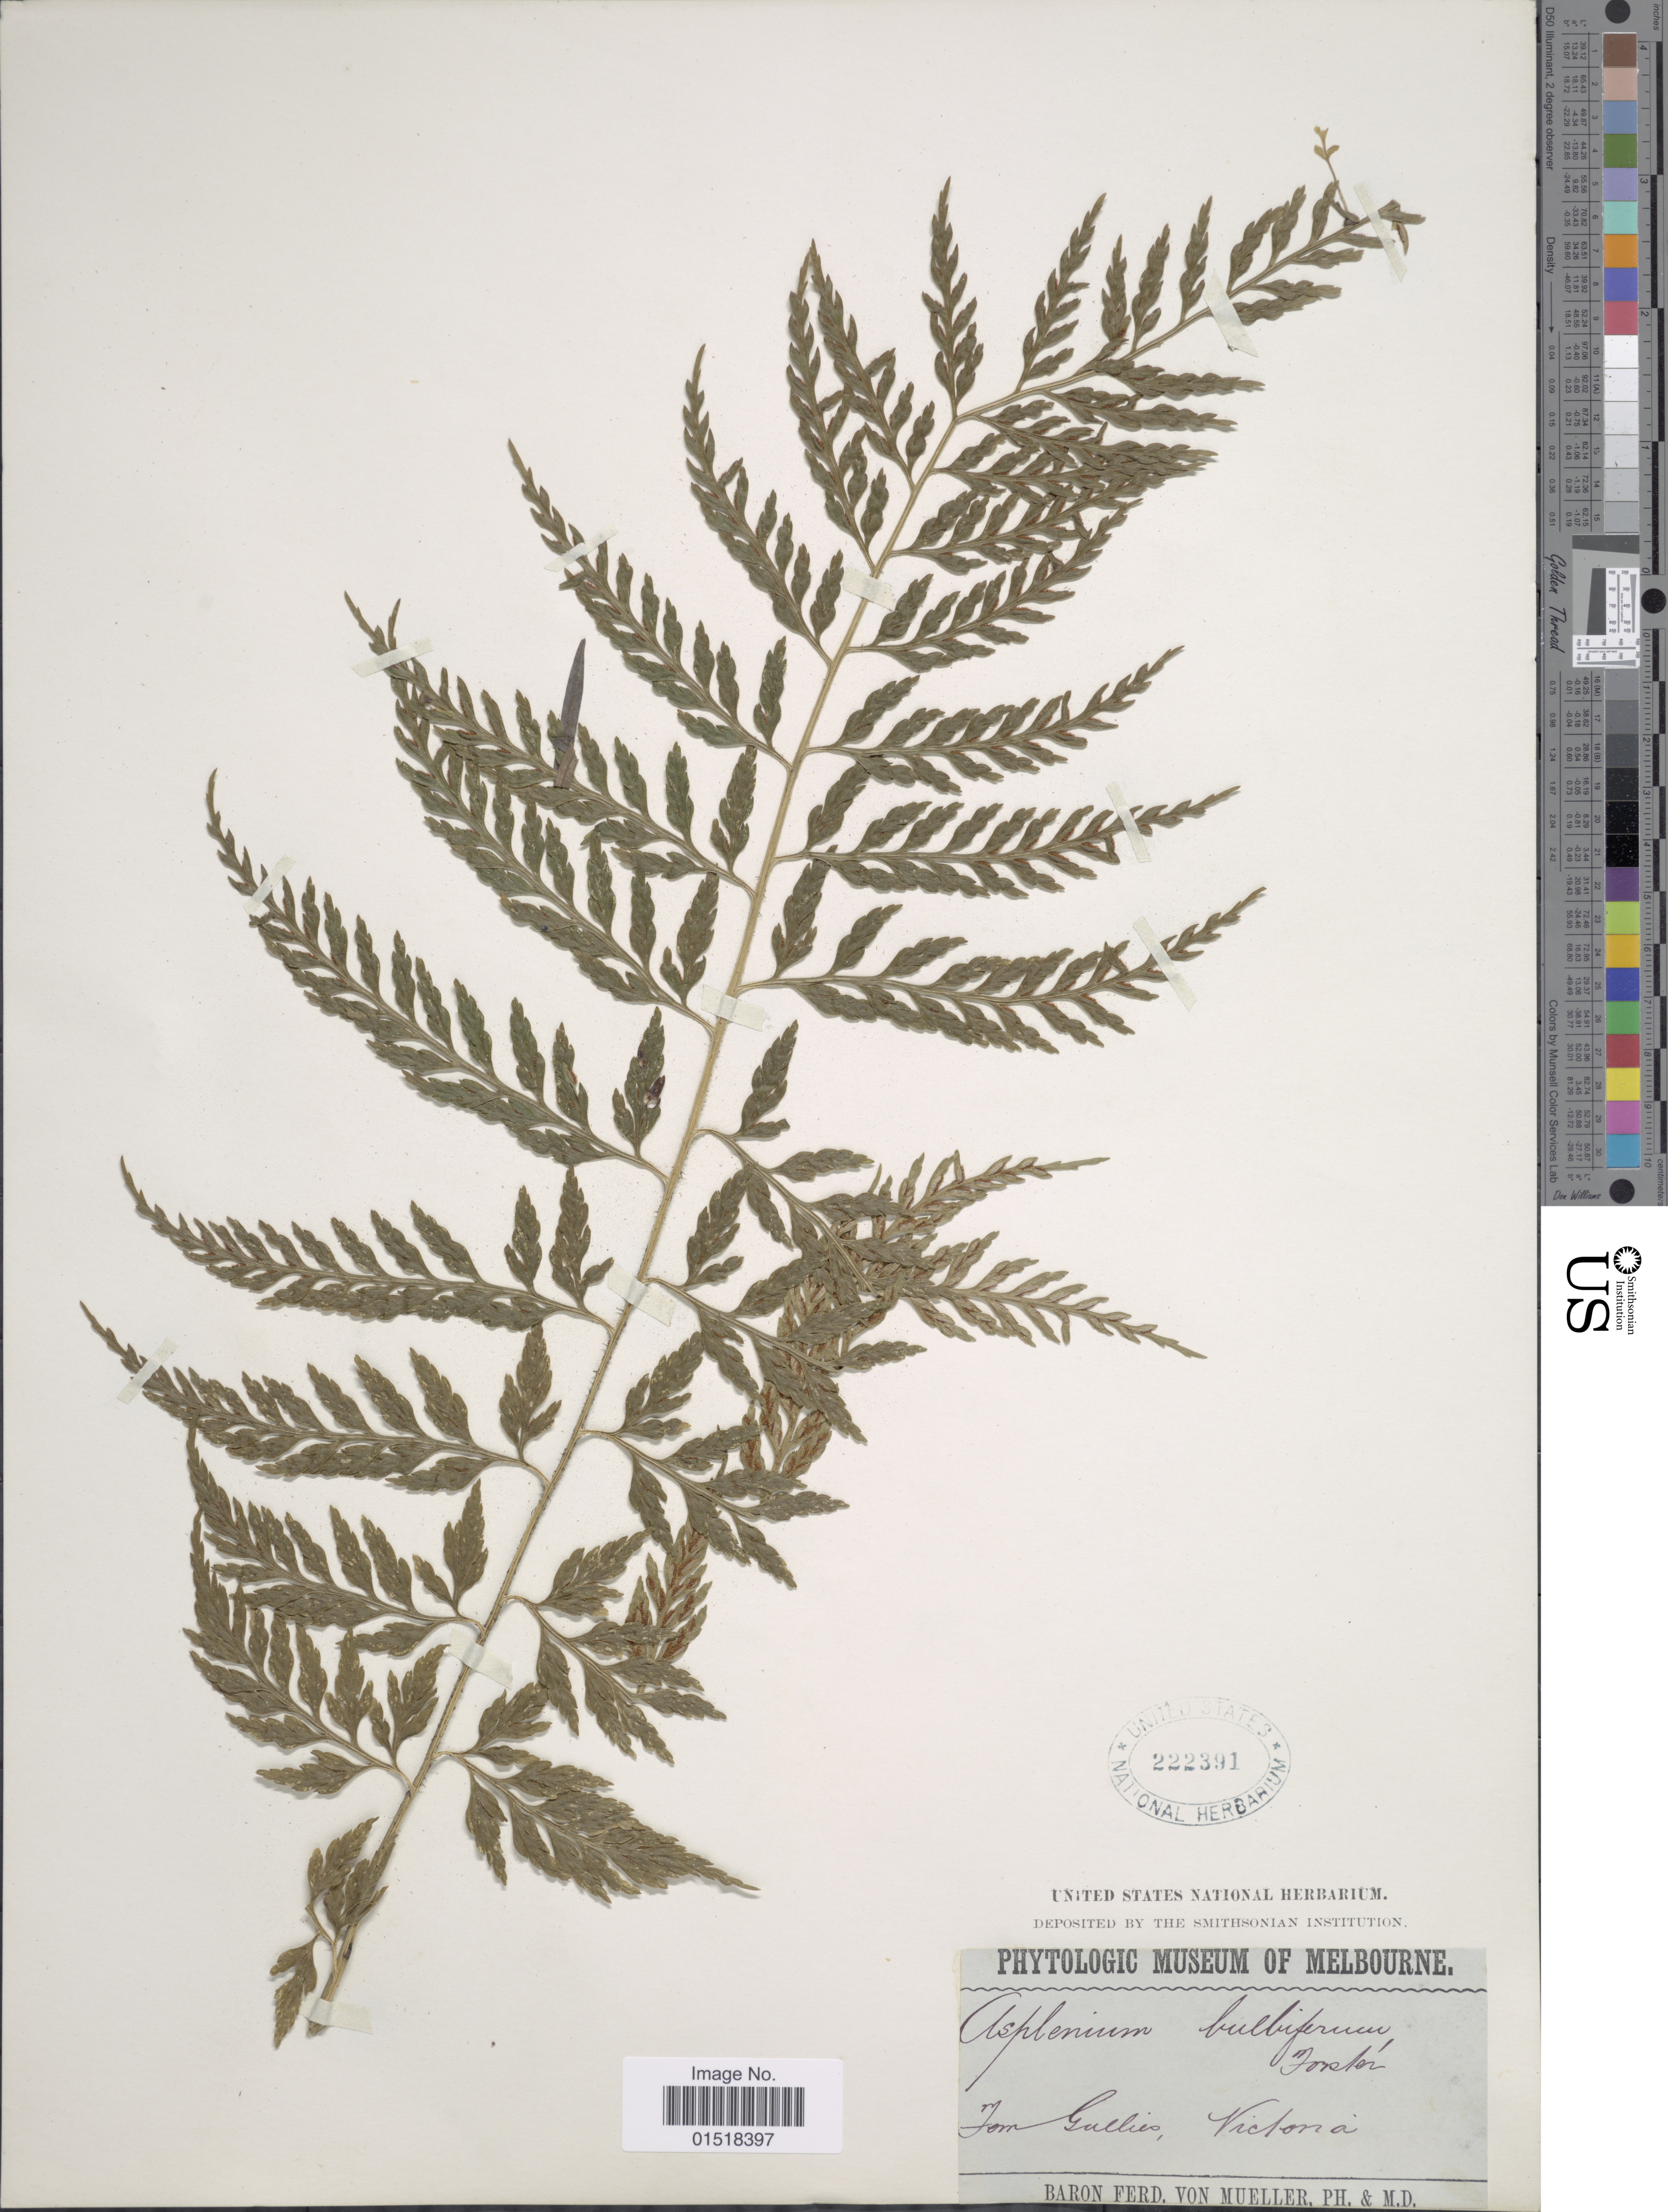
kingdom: Plantae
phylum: Tracheophyta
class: Polypodiopsida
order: Polypodiales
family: Aspleniaceae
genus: Asplenium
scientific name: Asplenium bulbiferum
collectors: F. von Mueller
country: Australia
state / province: Victoria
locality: Tom Gullies, Victoria.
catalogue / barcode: US 222391